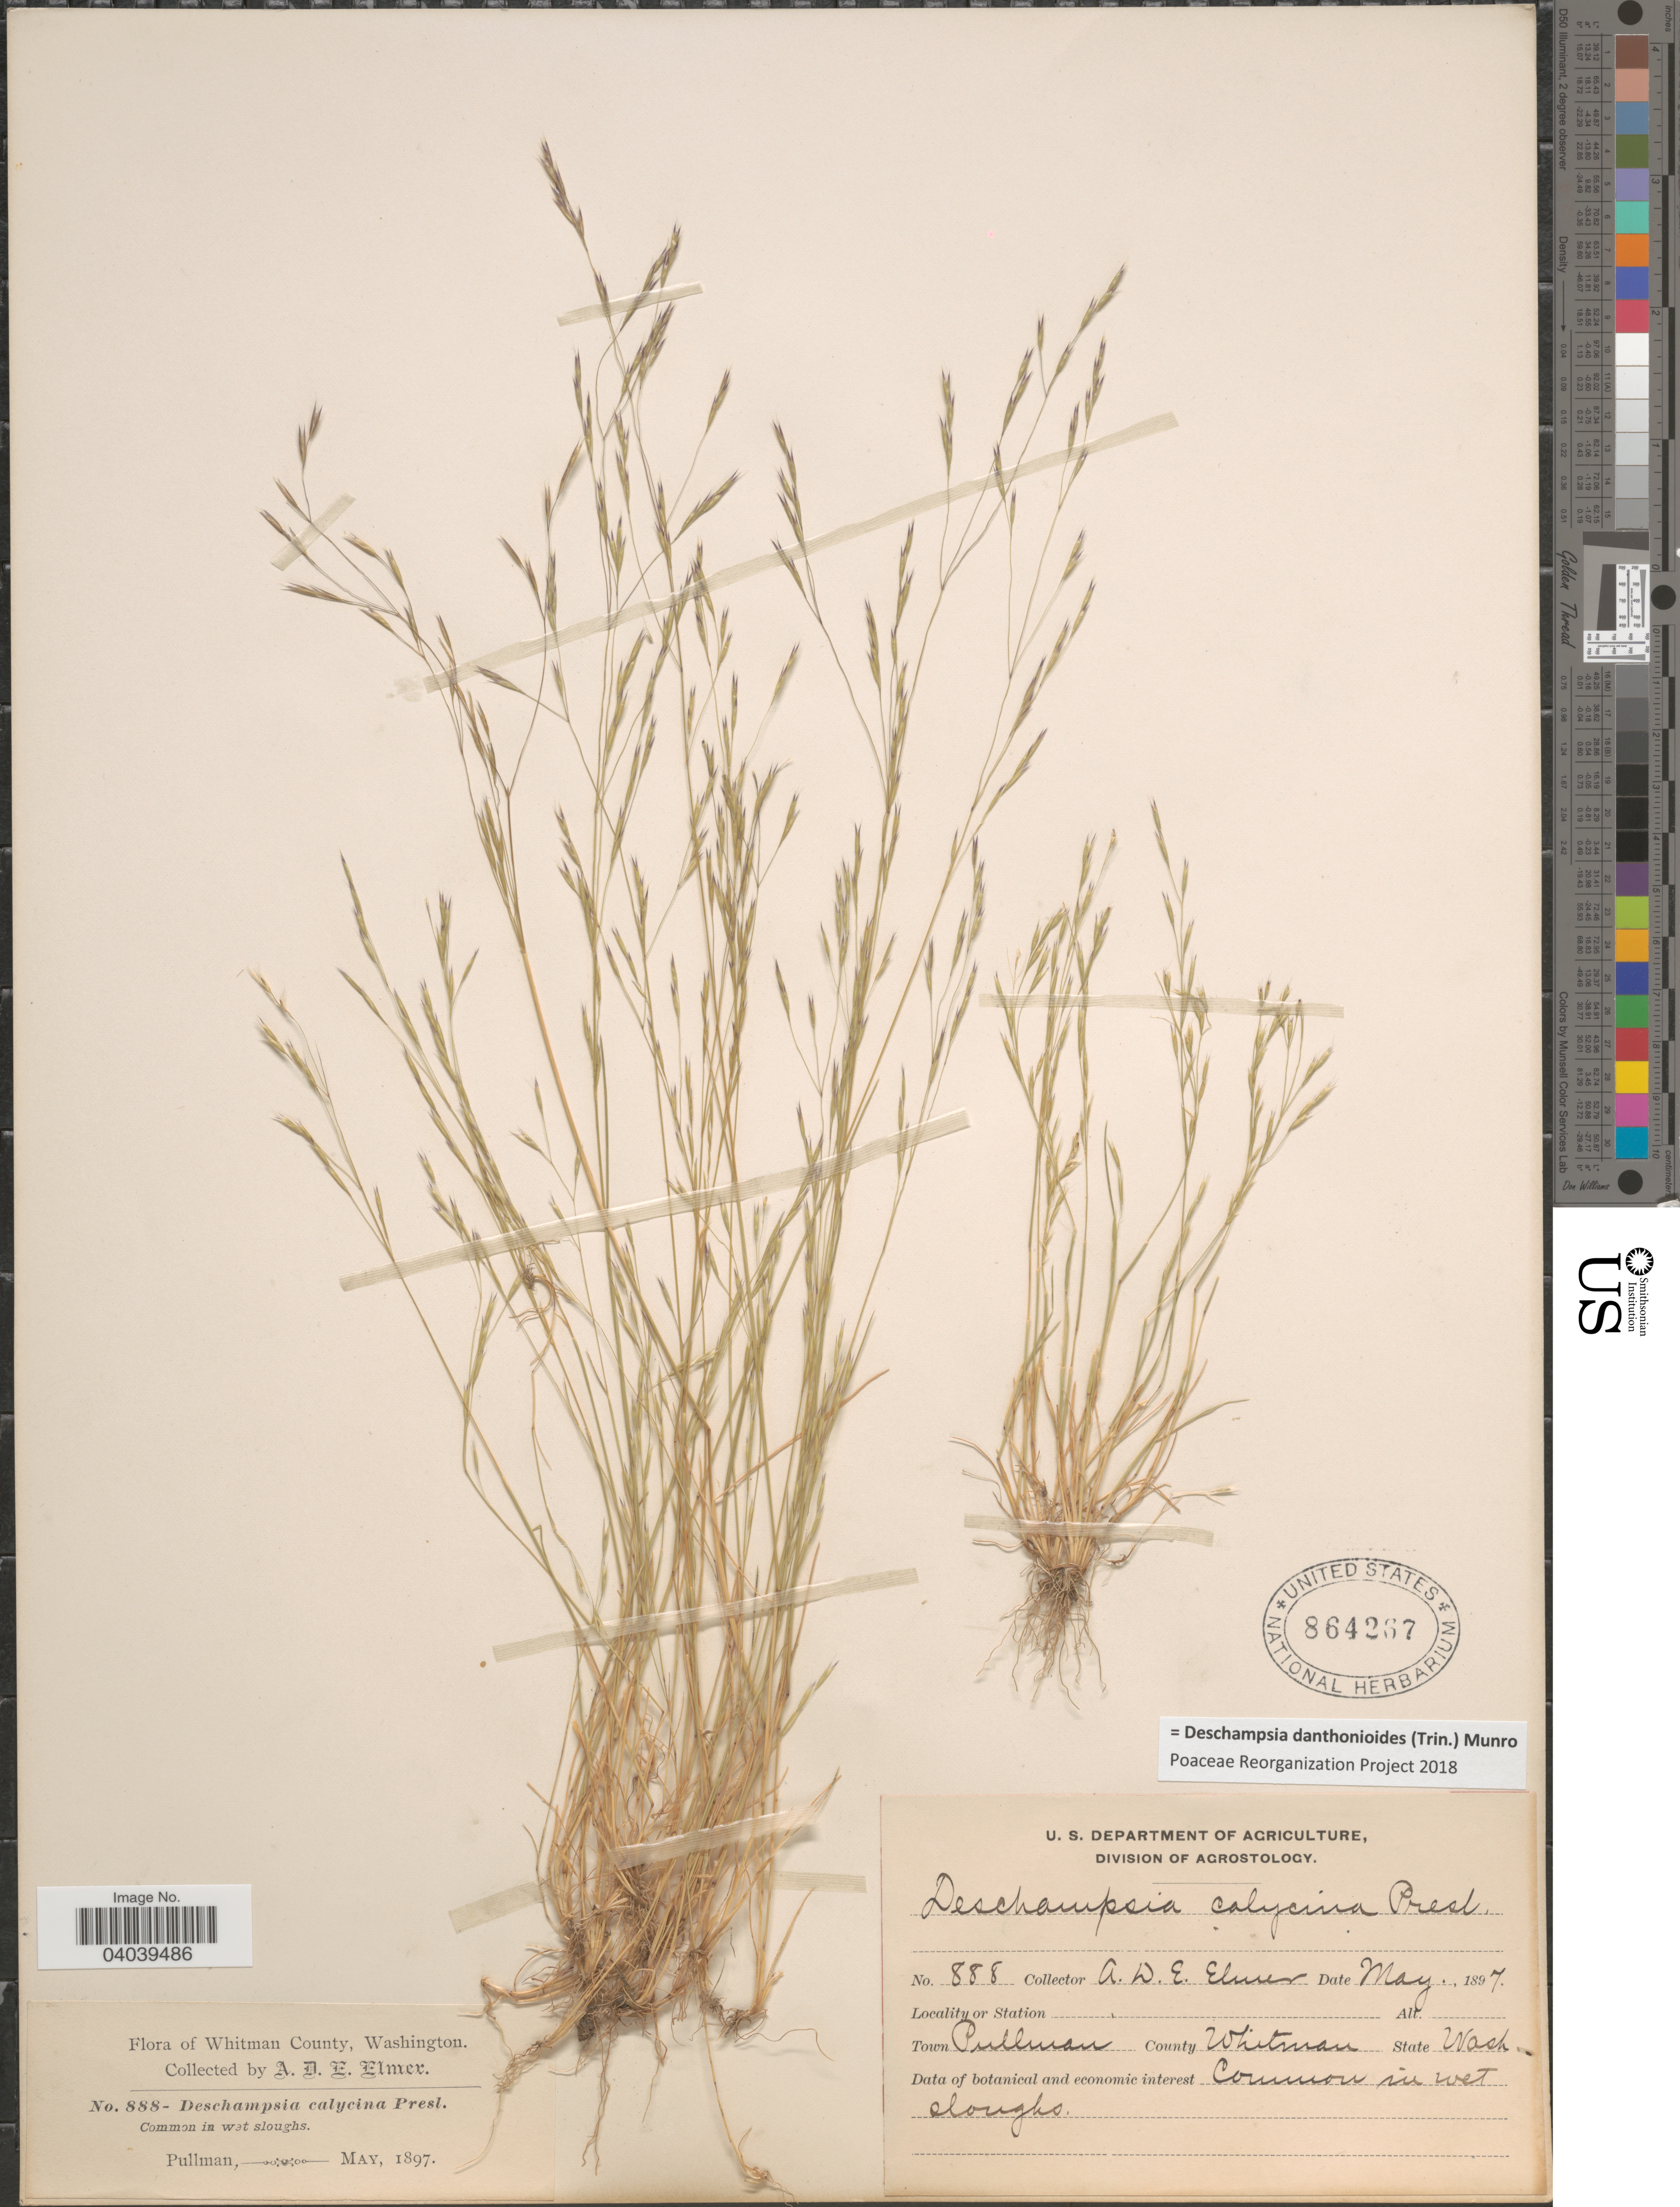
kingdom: Plantae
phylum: Tracheophyta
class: Liliopsida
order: Poales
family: Poaceae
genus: Deschampsia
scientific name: Deschampsia danthonioides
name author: (Trin.) Munro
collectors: A. D. E. Elmer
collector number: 888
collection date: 1897-05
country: United States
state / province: Washington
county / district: Whitman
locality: Whitman County. Town Pullman.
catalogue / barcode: US 864267